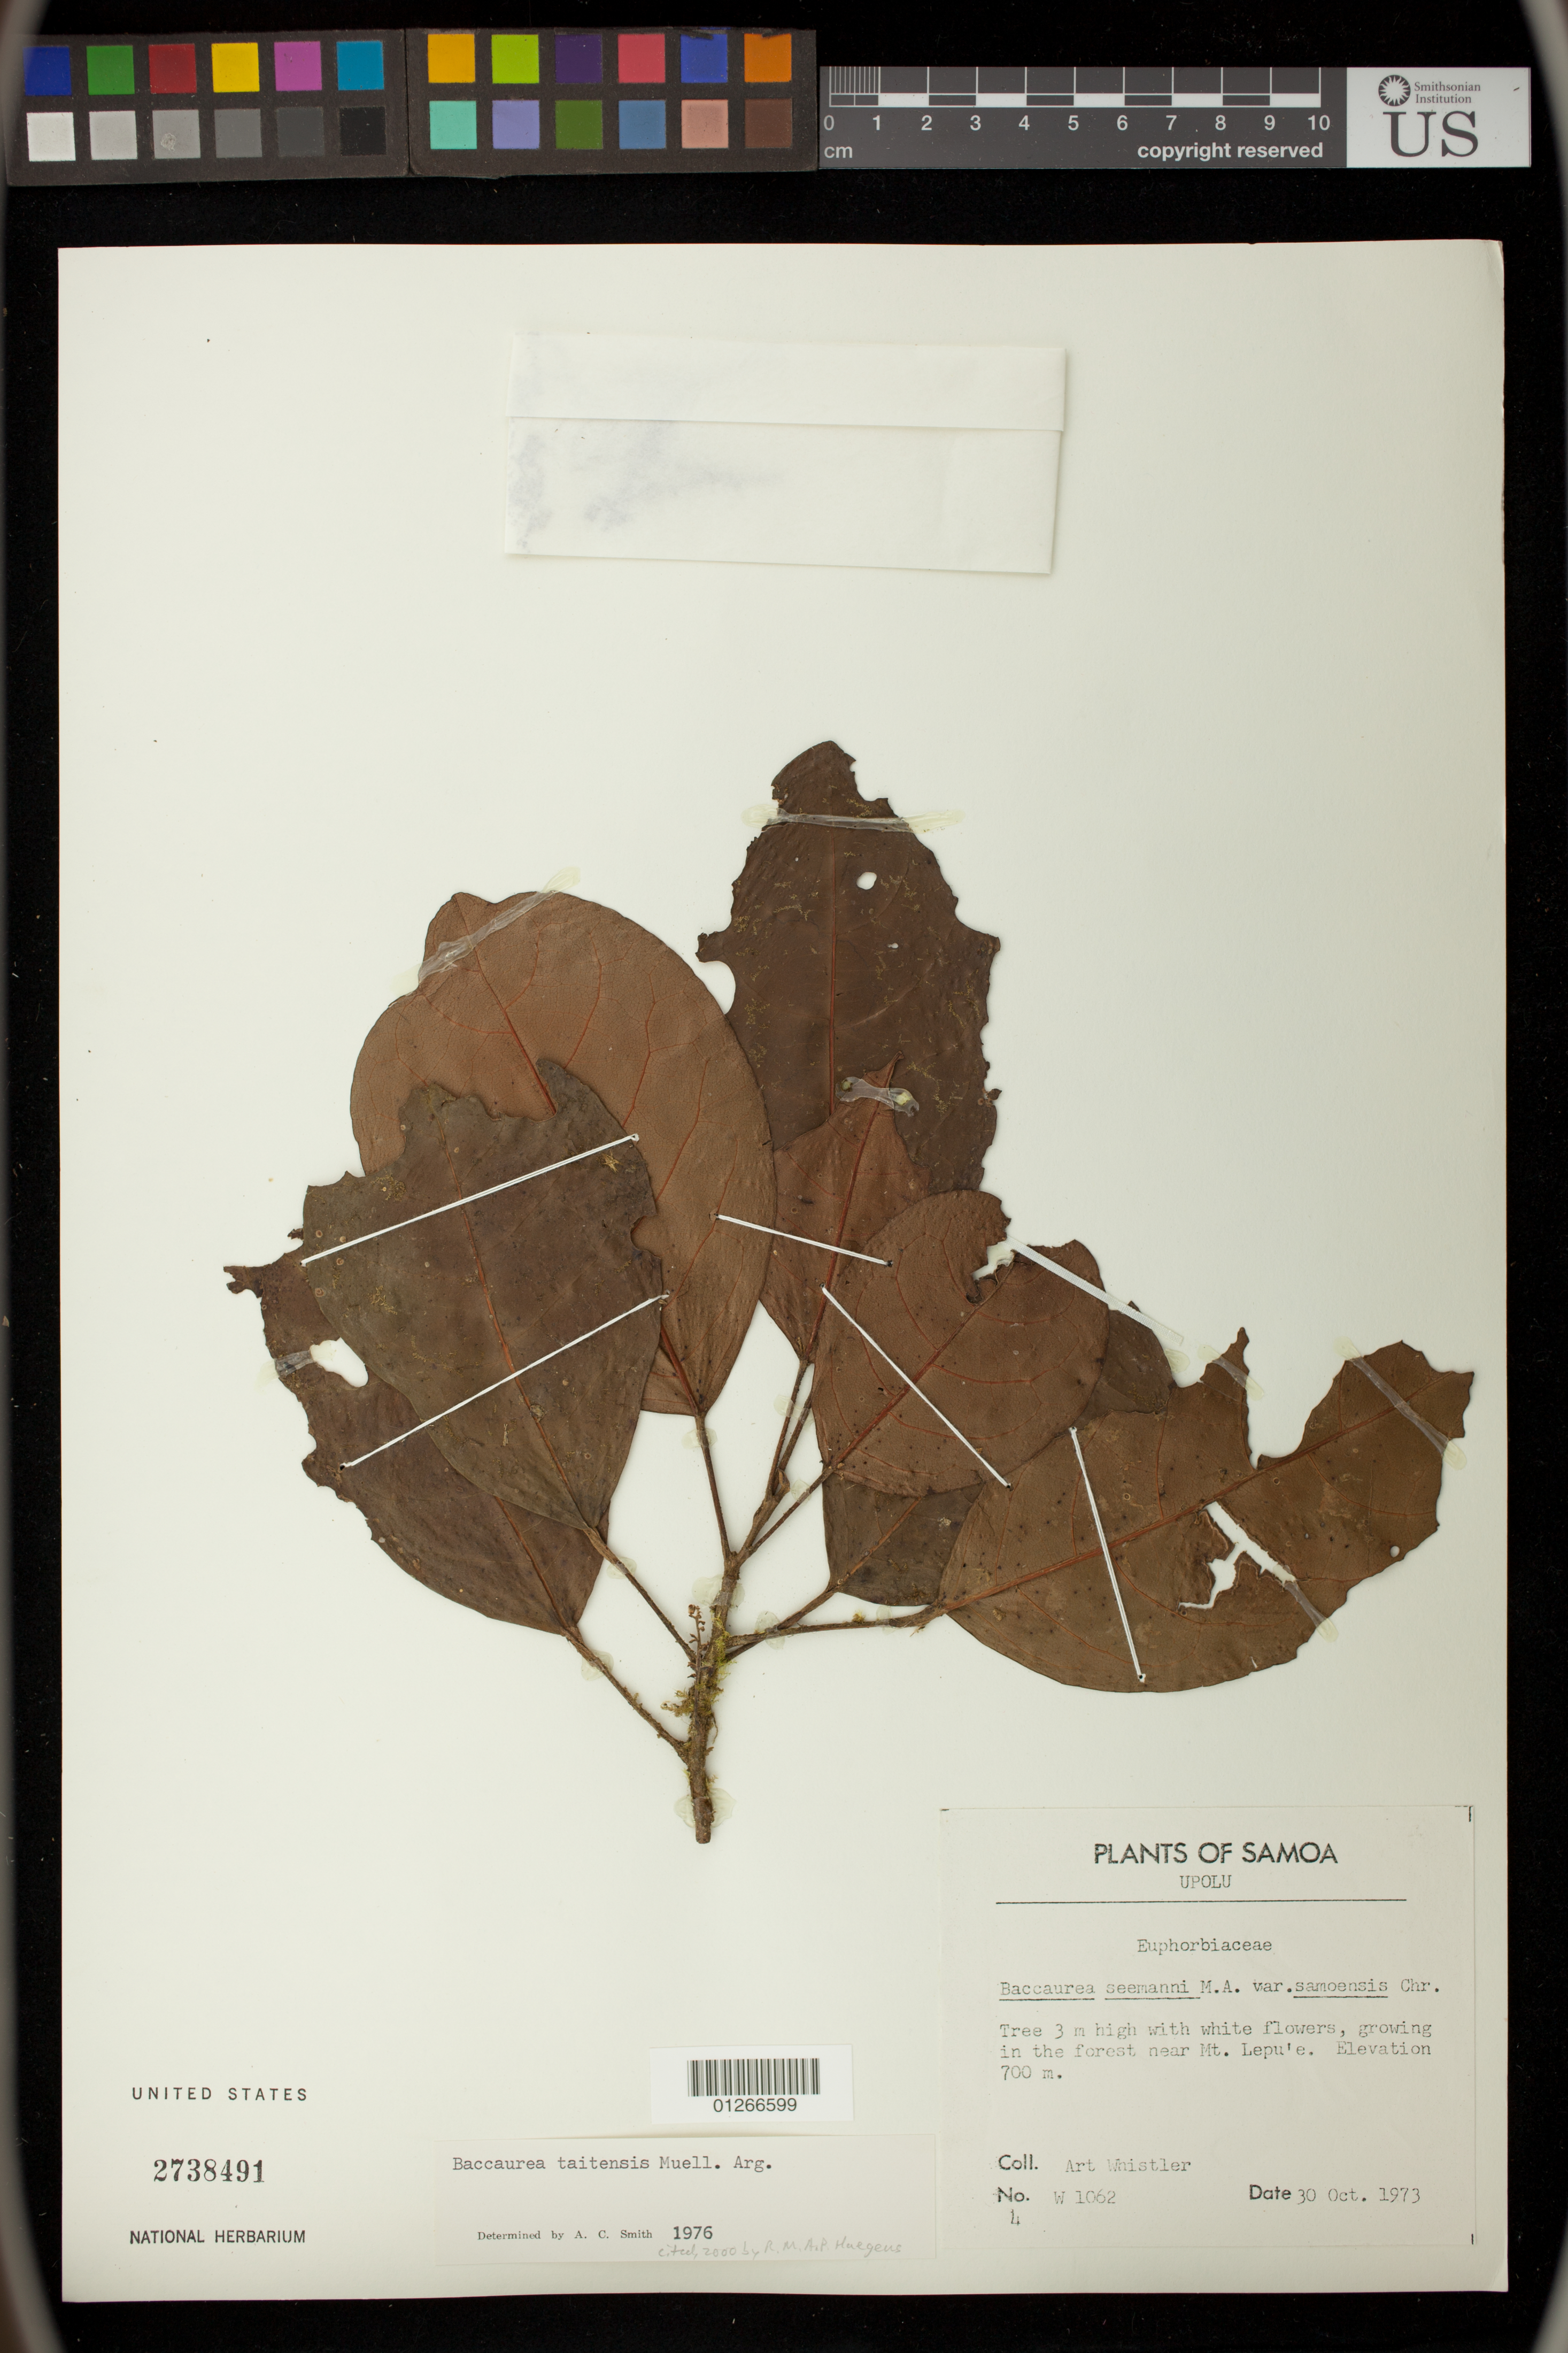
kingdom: Plantae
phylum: Tracheophyta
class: Magnoliopsida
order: Malpighiales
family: Phyllanthaceae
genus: Baccaurea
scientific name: Baccaurea taitensis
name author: Müll. Arg. in DC.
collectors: A. Whistler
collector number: W 1062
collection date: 1973-10-30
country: Samoa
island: Upolu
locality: Forest near Mt. Lepu'e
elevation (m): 700